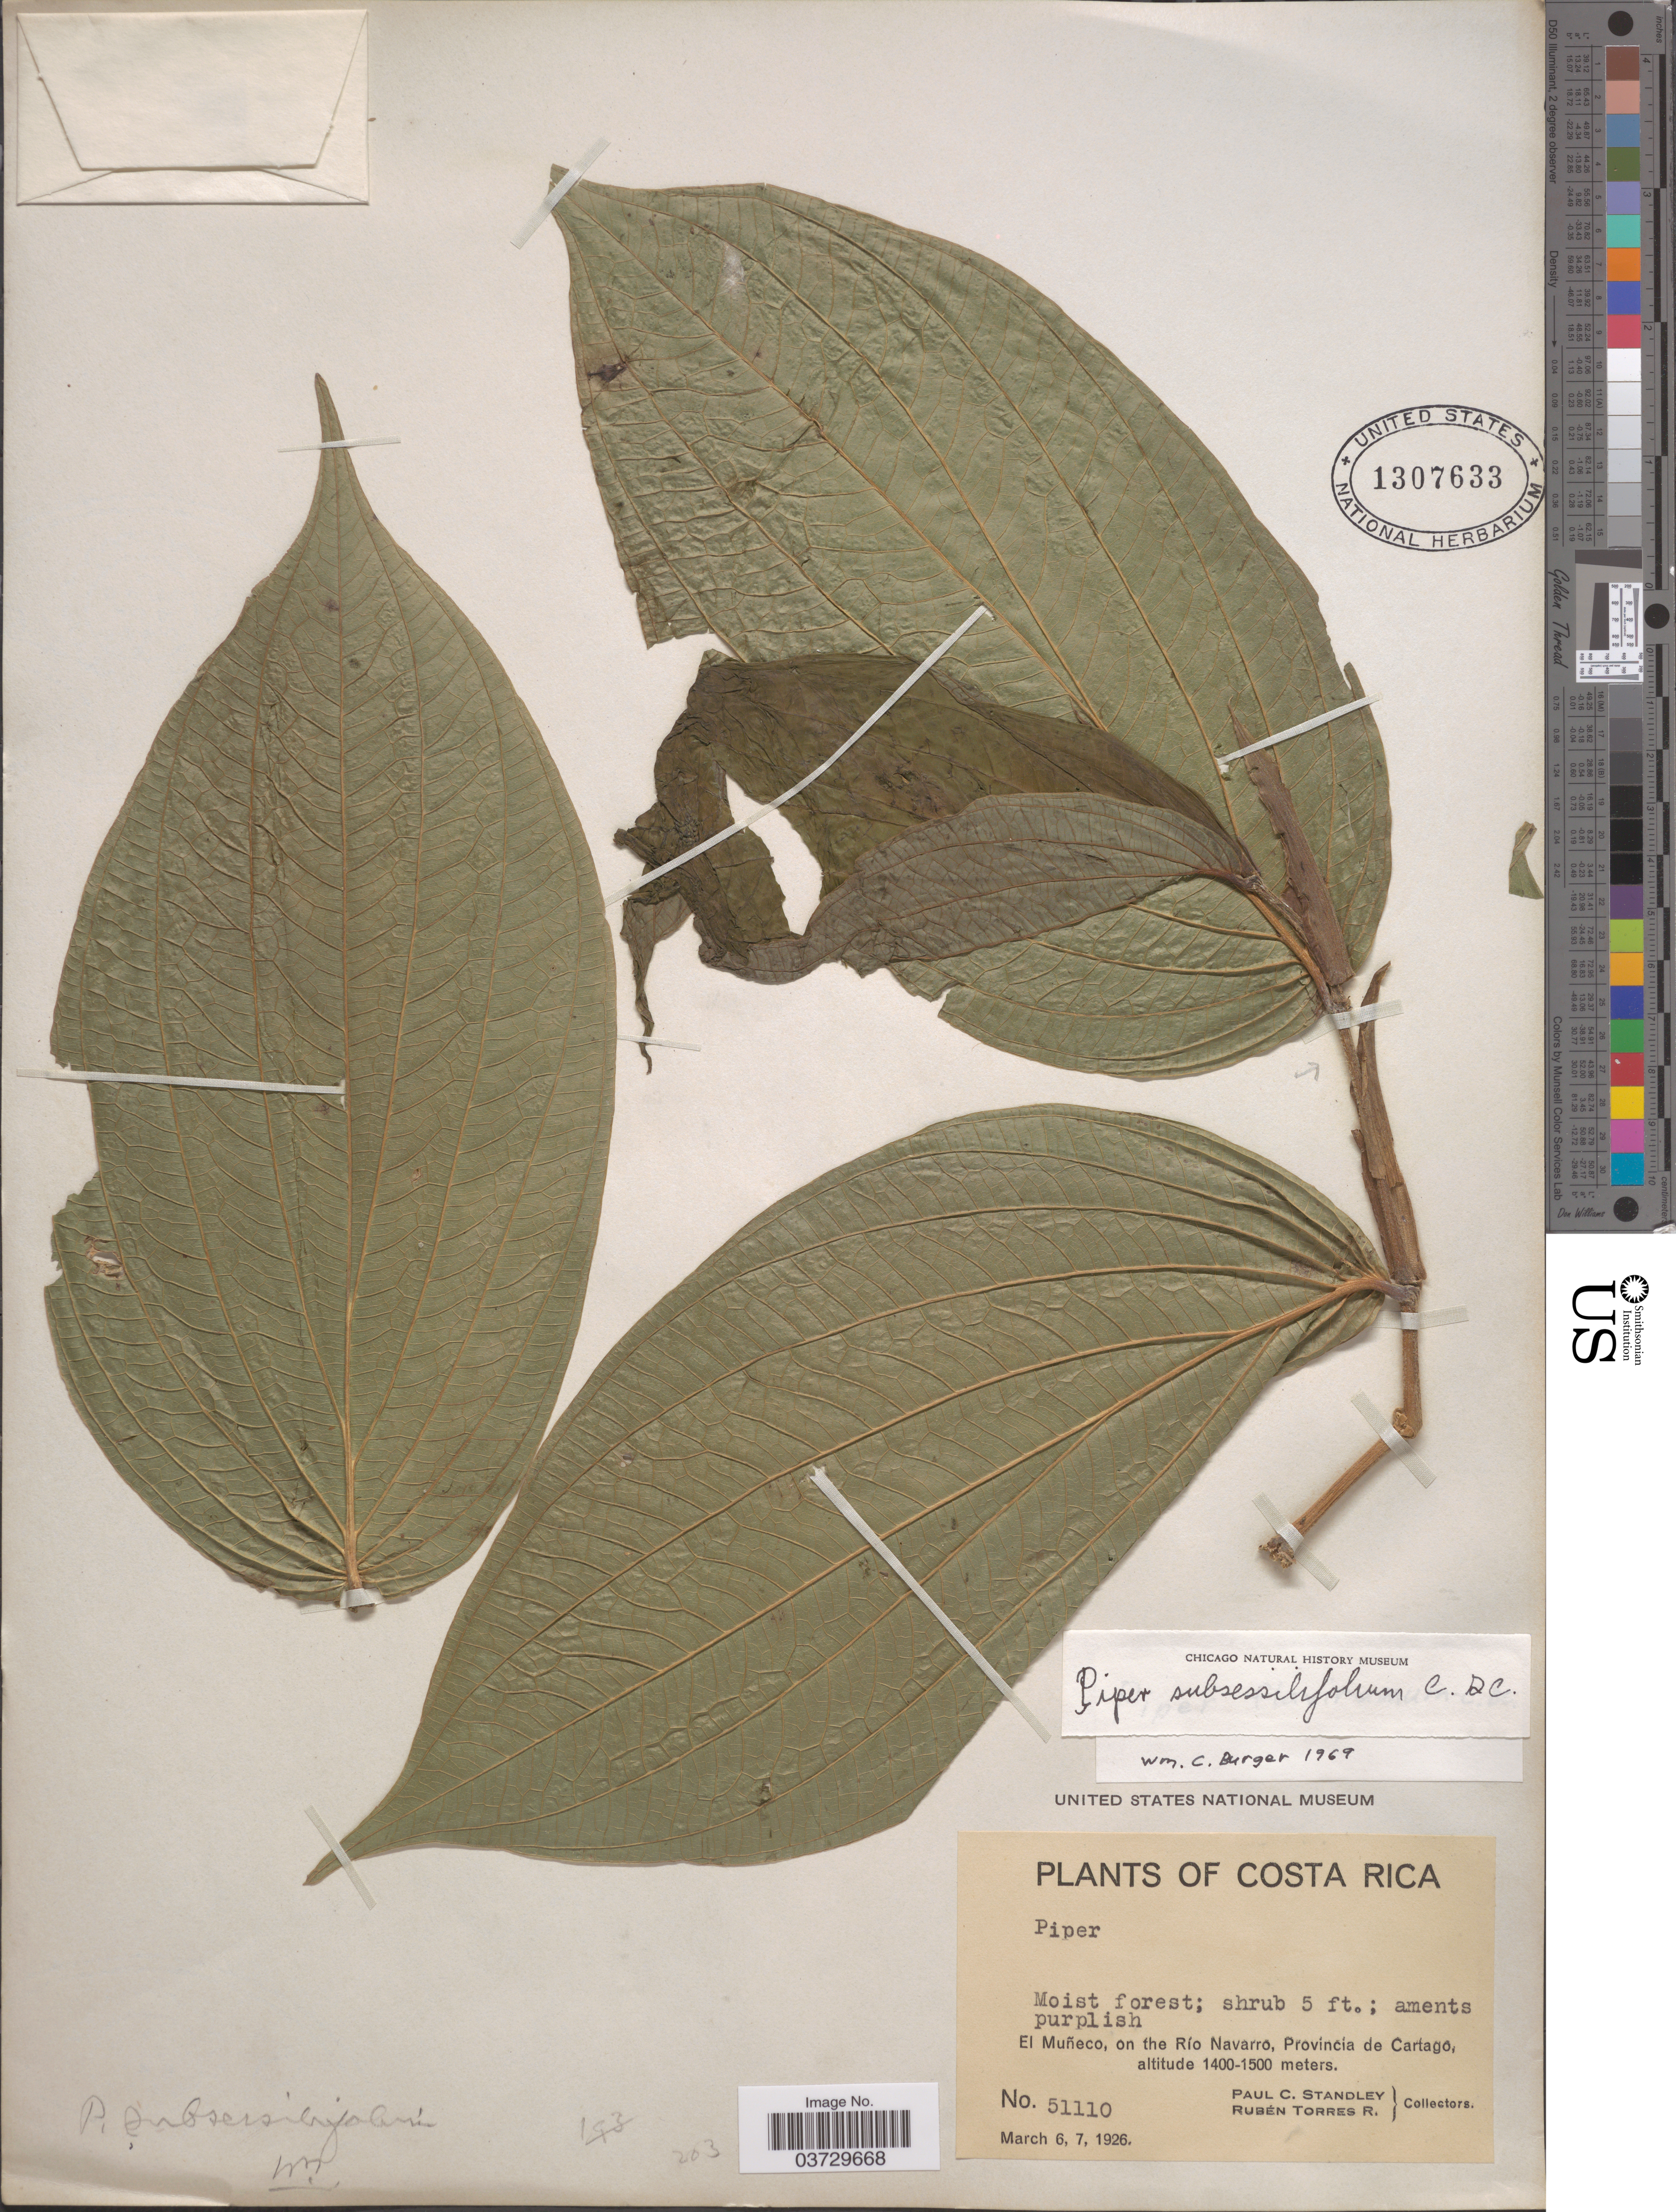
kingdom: Plantae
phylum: Tracheophyta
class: Magnoliopsida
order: Piperales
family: Piperaceae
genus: Piper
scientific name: Piper subsessilifolium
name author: C. DC.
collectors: P. C. Standley & R. Torres Rojas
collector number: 51110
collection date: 1926-03-06/1926-03-07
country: Costa Rica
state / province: Cartago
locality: El Muñeco, on the Río Navarro.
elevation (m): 1400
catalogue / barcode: US 1307633